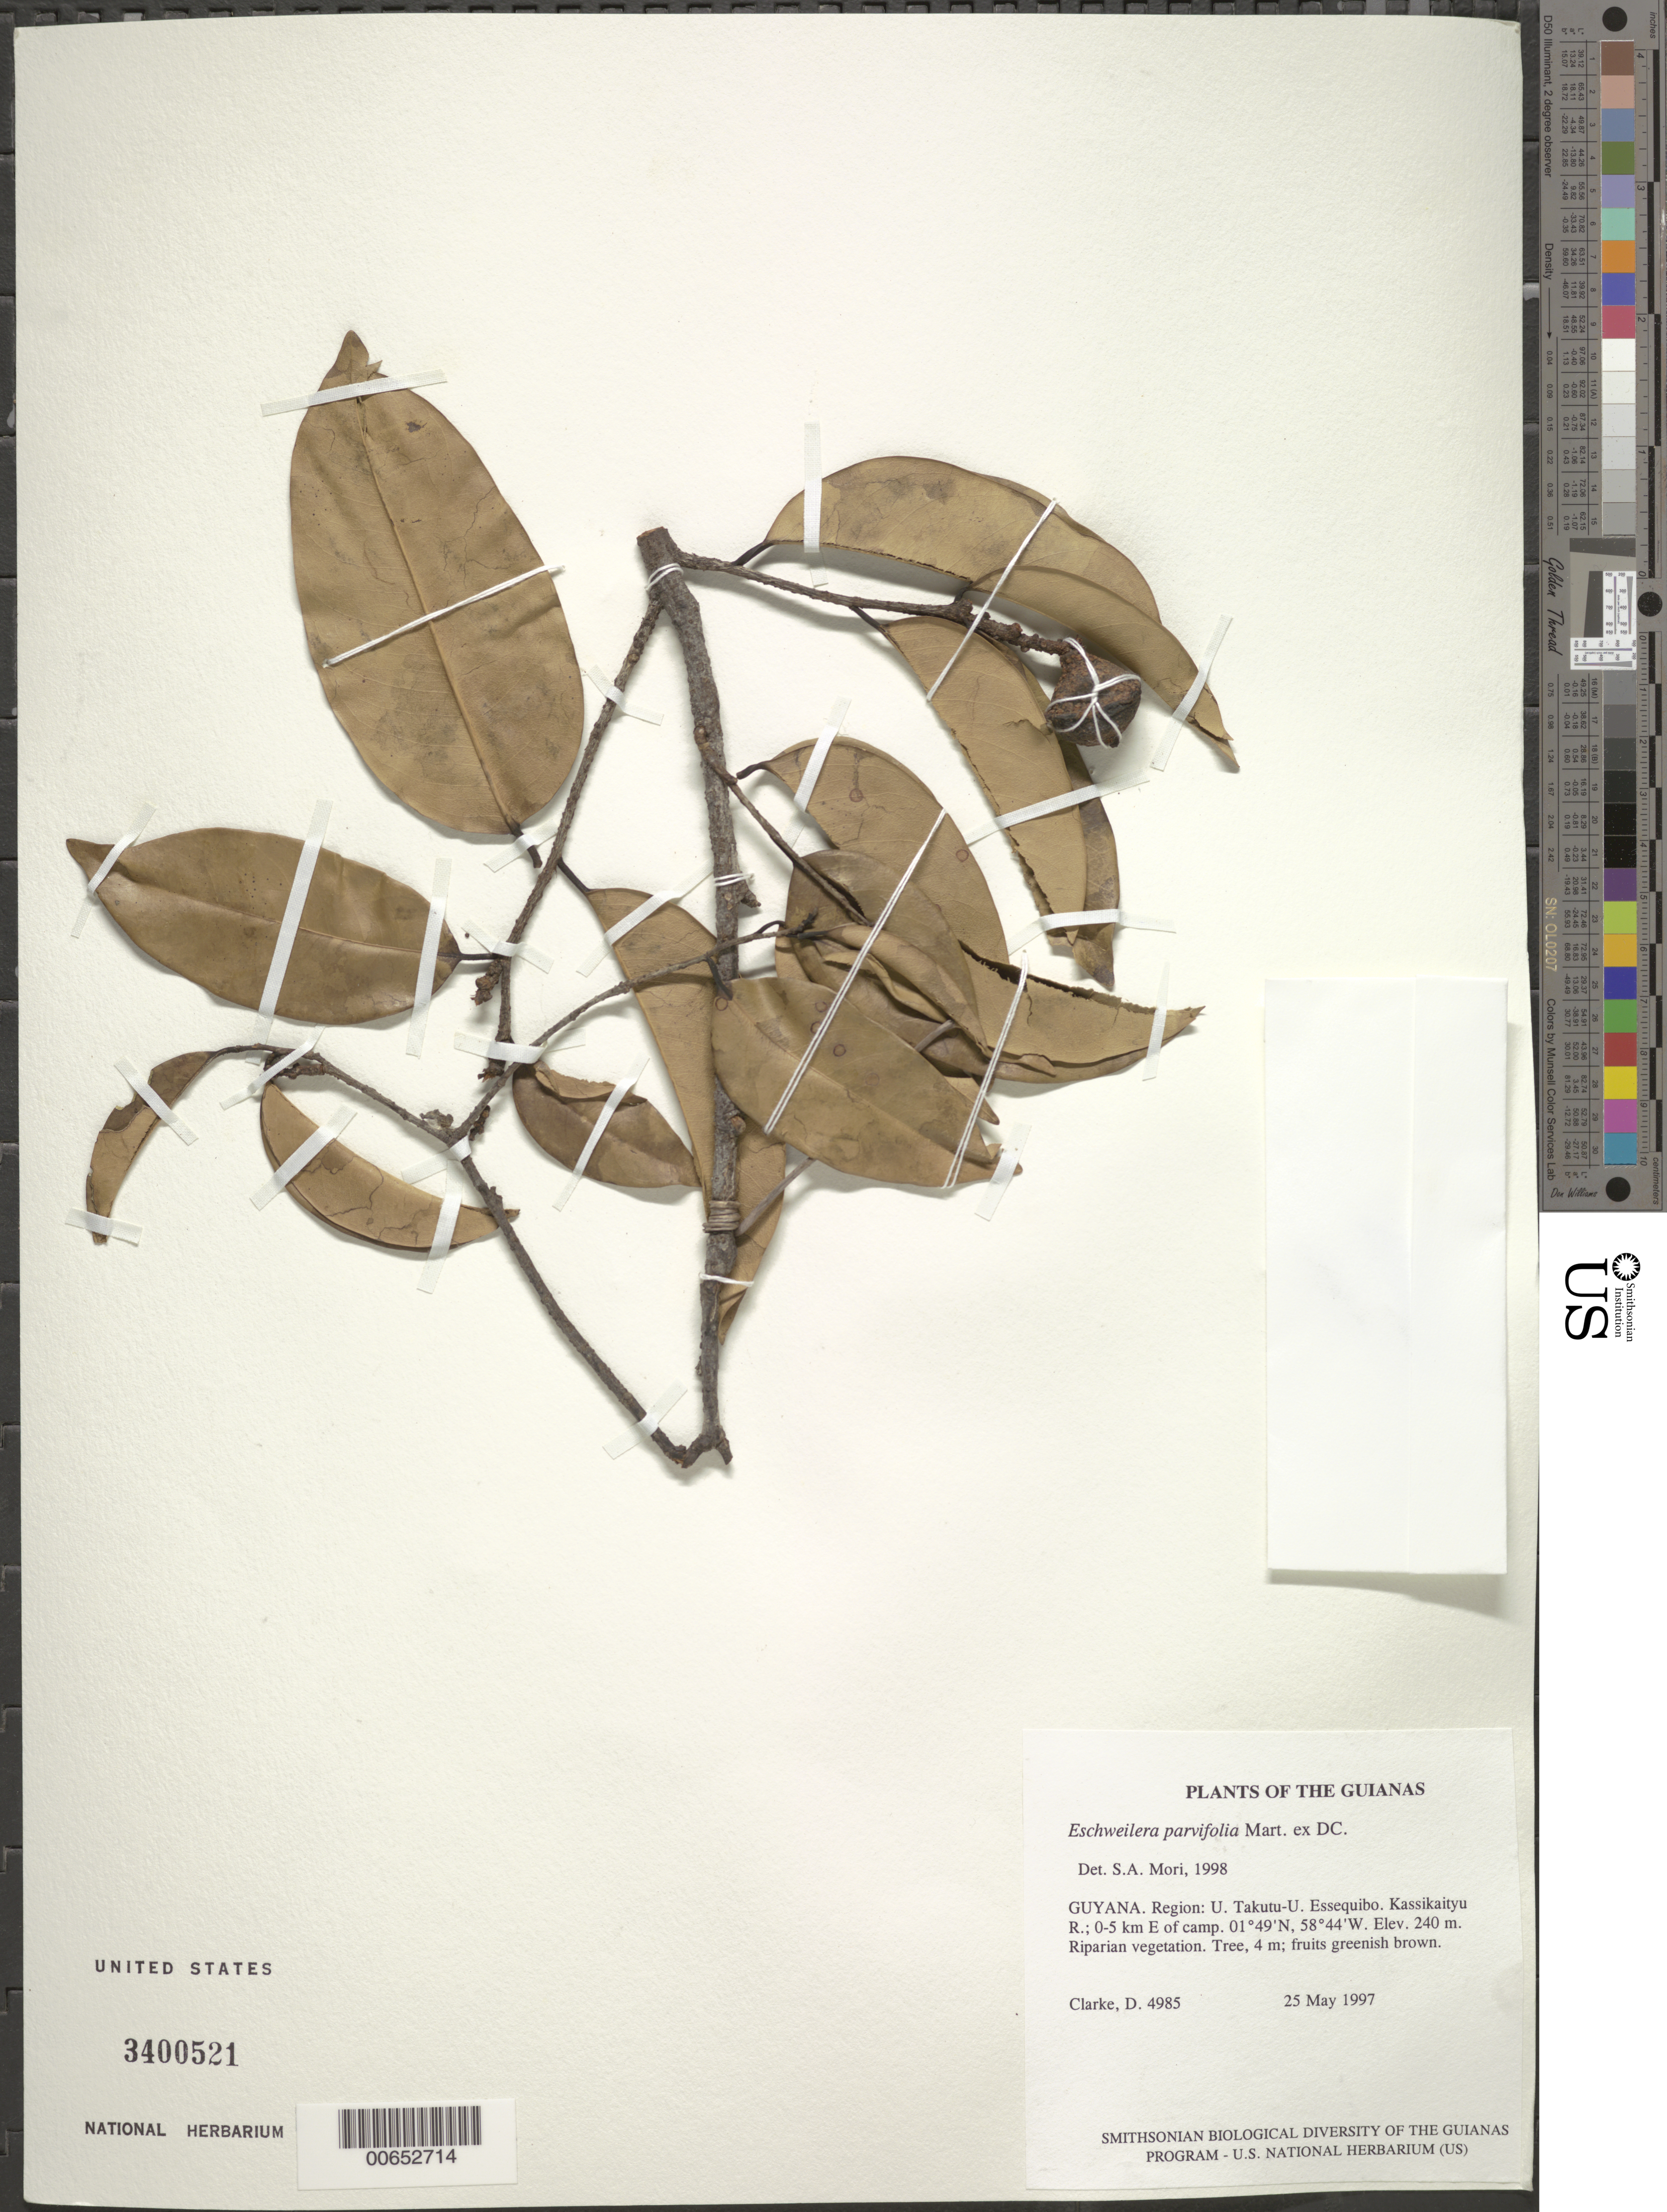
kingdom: Plantae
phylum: Tracheophyta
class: Magnoliopsida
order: Ericales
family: Lecythidaceae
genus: Eschweilera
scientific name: Eschweilera parvifolia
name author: Mart. ex DC.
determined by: Mori, Scott A.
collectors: H. D. Clarke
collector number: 4985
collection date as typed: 25 May 1997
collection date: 1997-05-25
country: Guyana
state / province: U. Takutu-U. Essequibo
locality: Kassikaityu R.; 0-5 km E of camp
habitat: Riparian vegetation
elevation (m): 240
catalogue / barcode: US 3400521